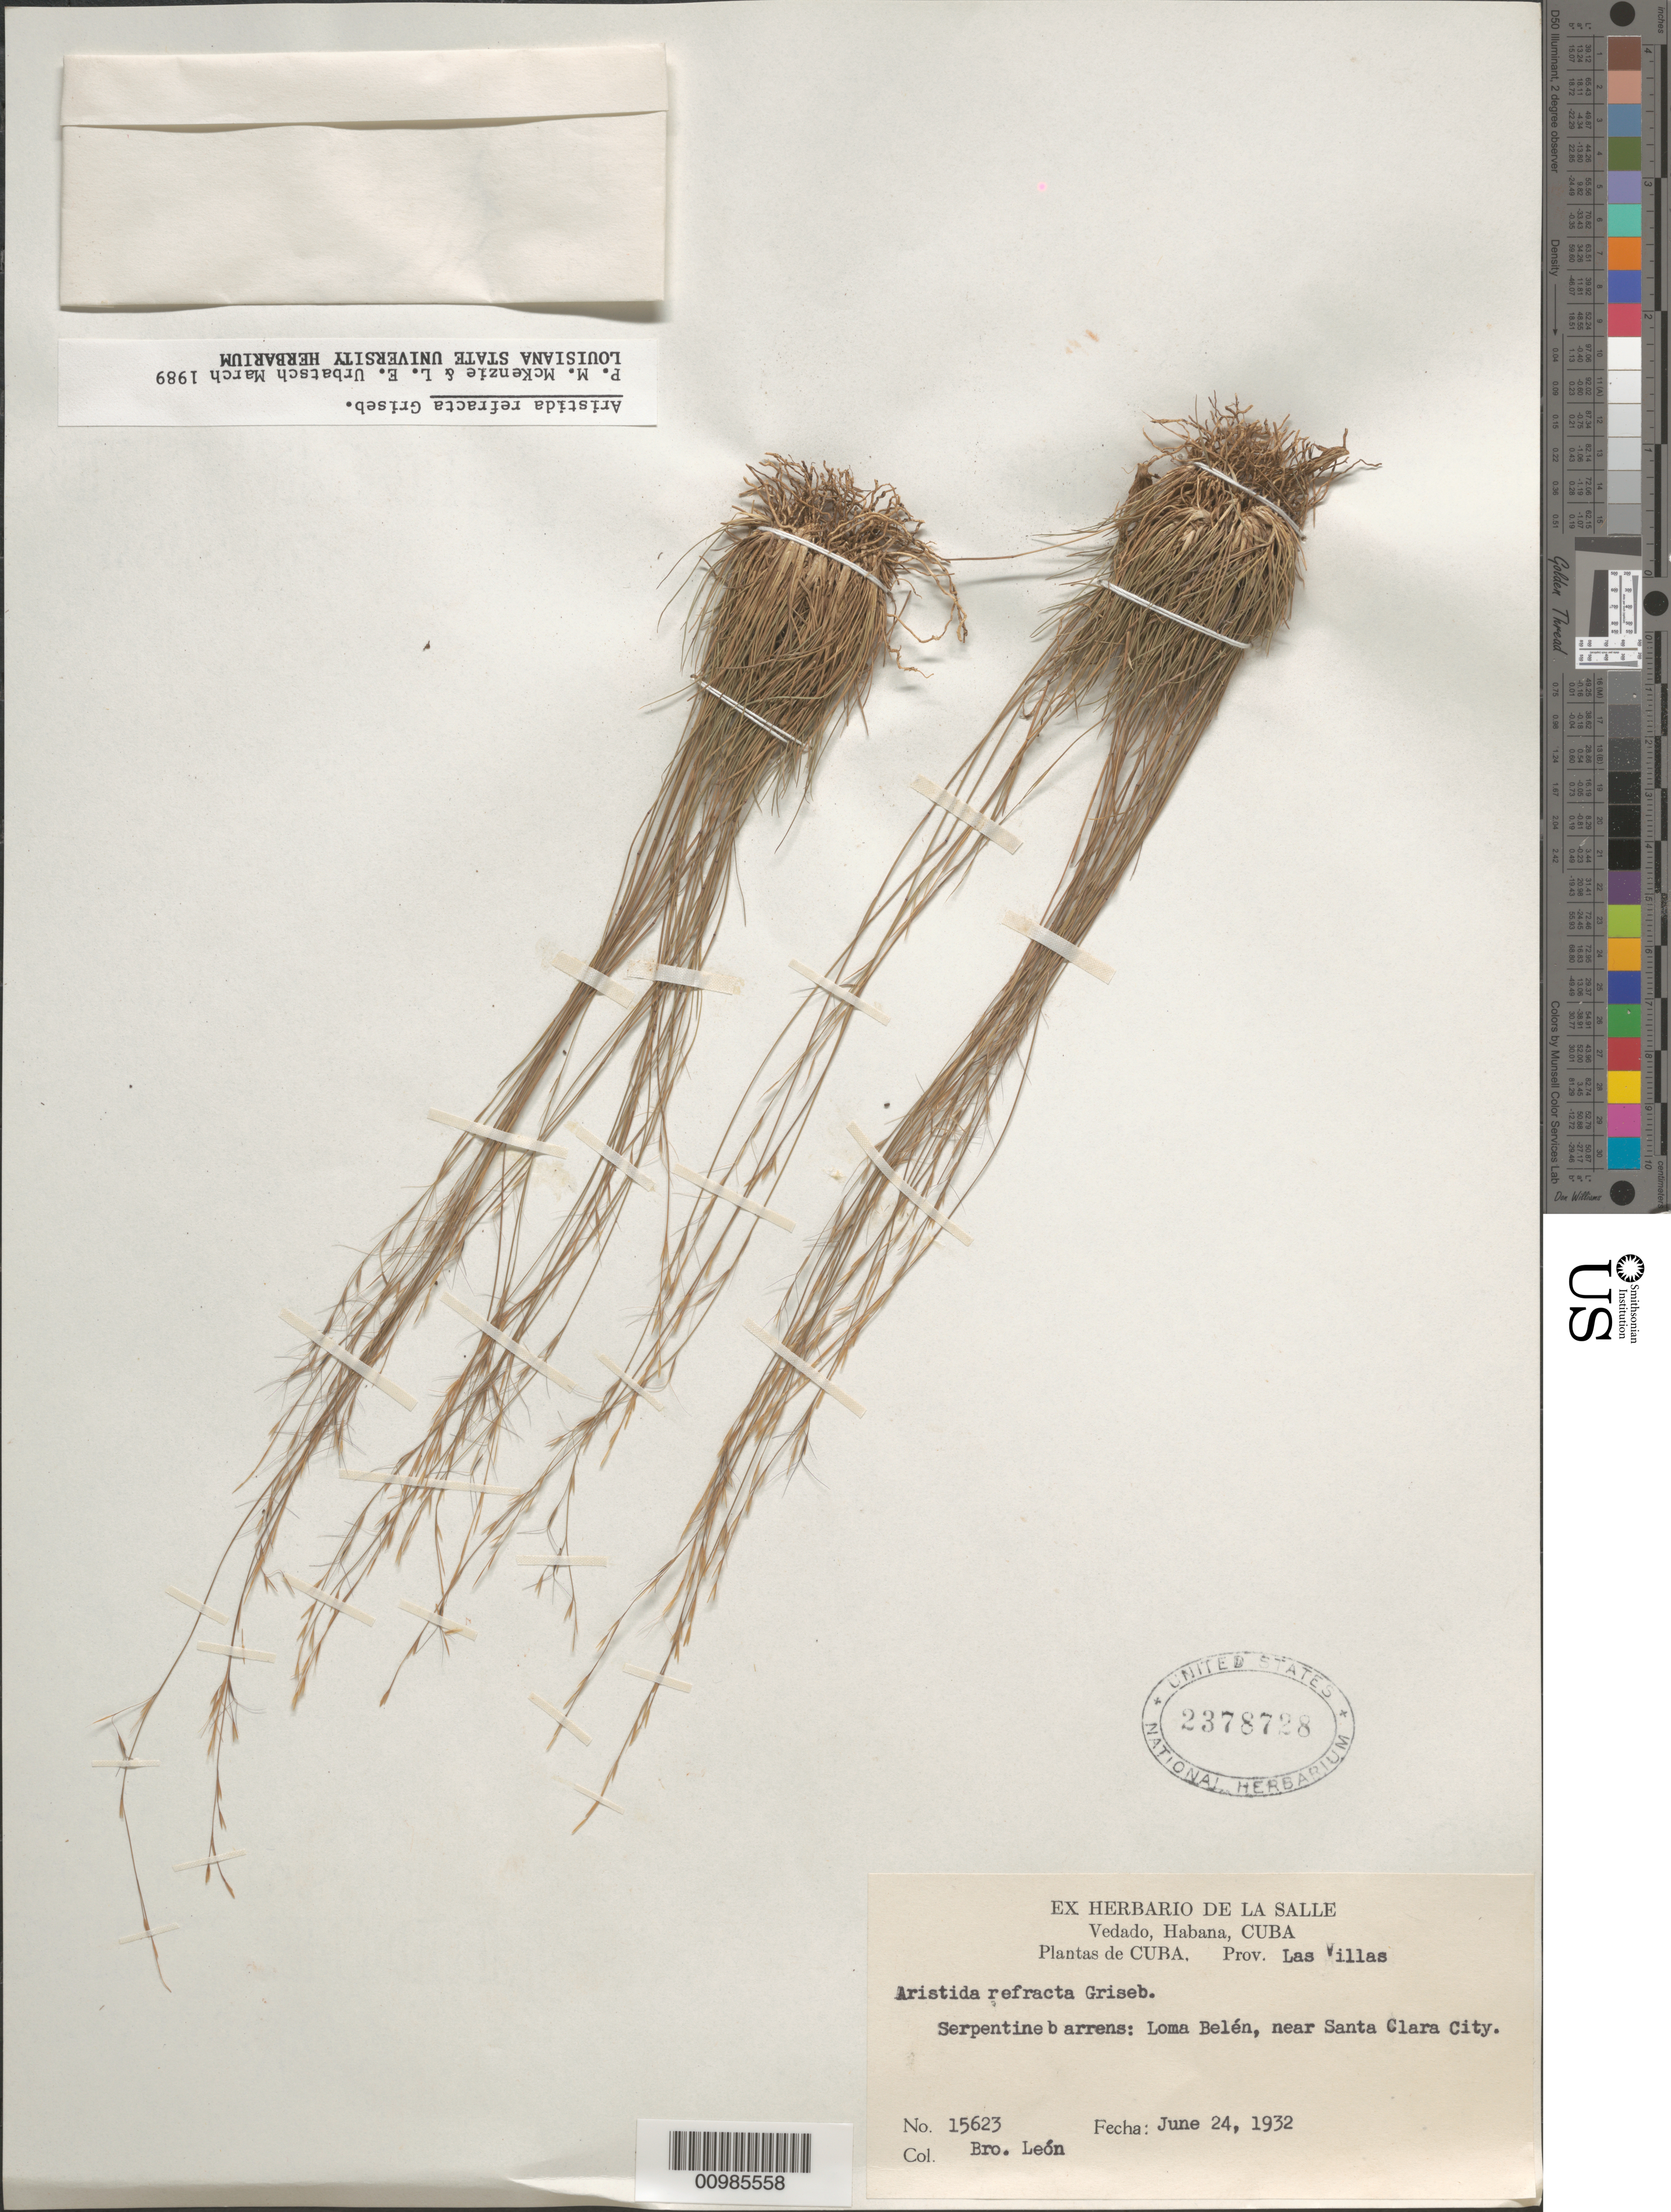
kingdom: Plantae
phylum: Tracheophyta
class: Liliopsida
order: Poales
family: Poaceae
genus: Aristida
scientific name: Aristida refracta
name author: Griseb.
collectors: Bro. León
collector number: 15623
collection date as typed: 24 Jun 1932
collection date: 1932-06-24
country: Cuba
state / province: Las Villas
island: Cuba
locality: Loma Belen, near Santa Clara City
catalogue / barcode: US 2378728